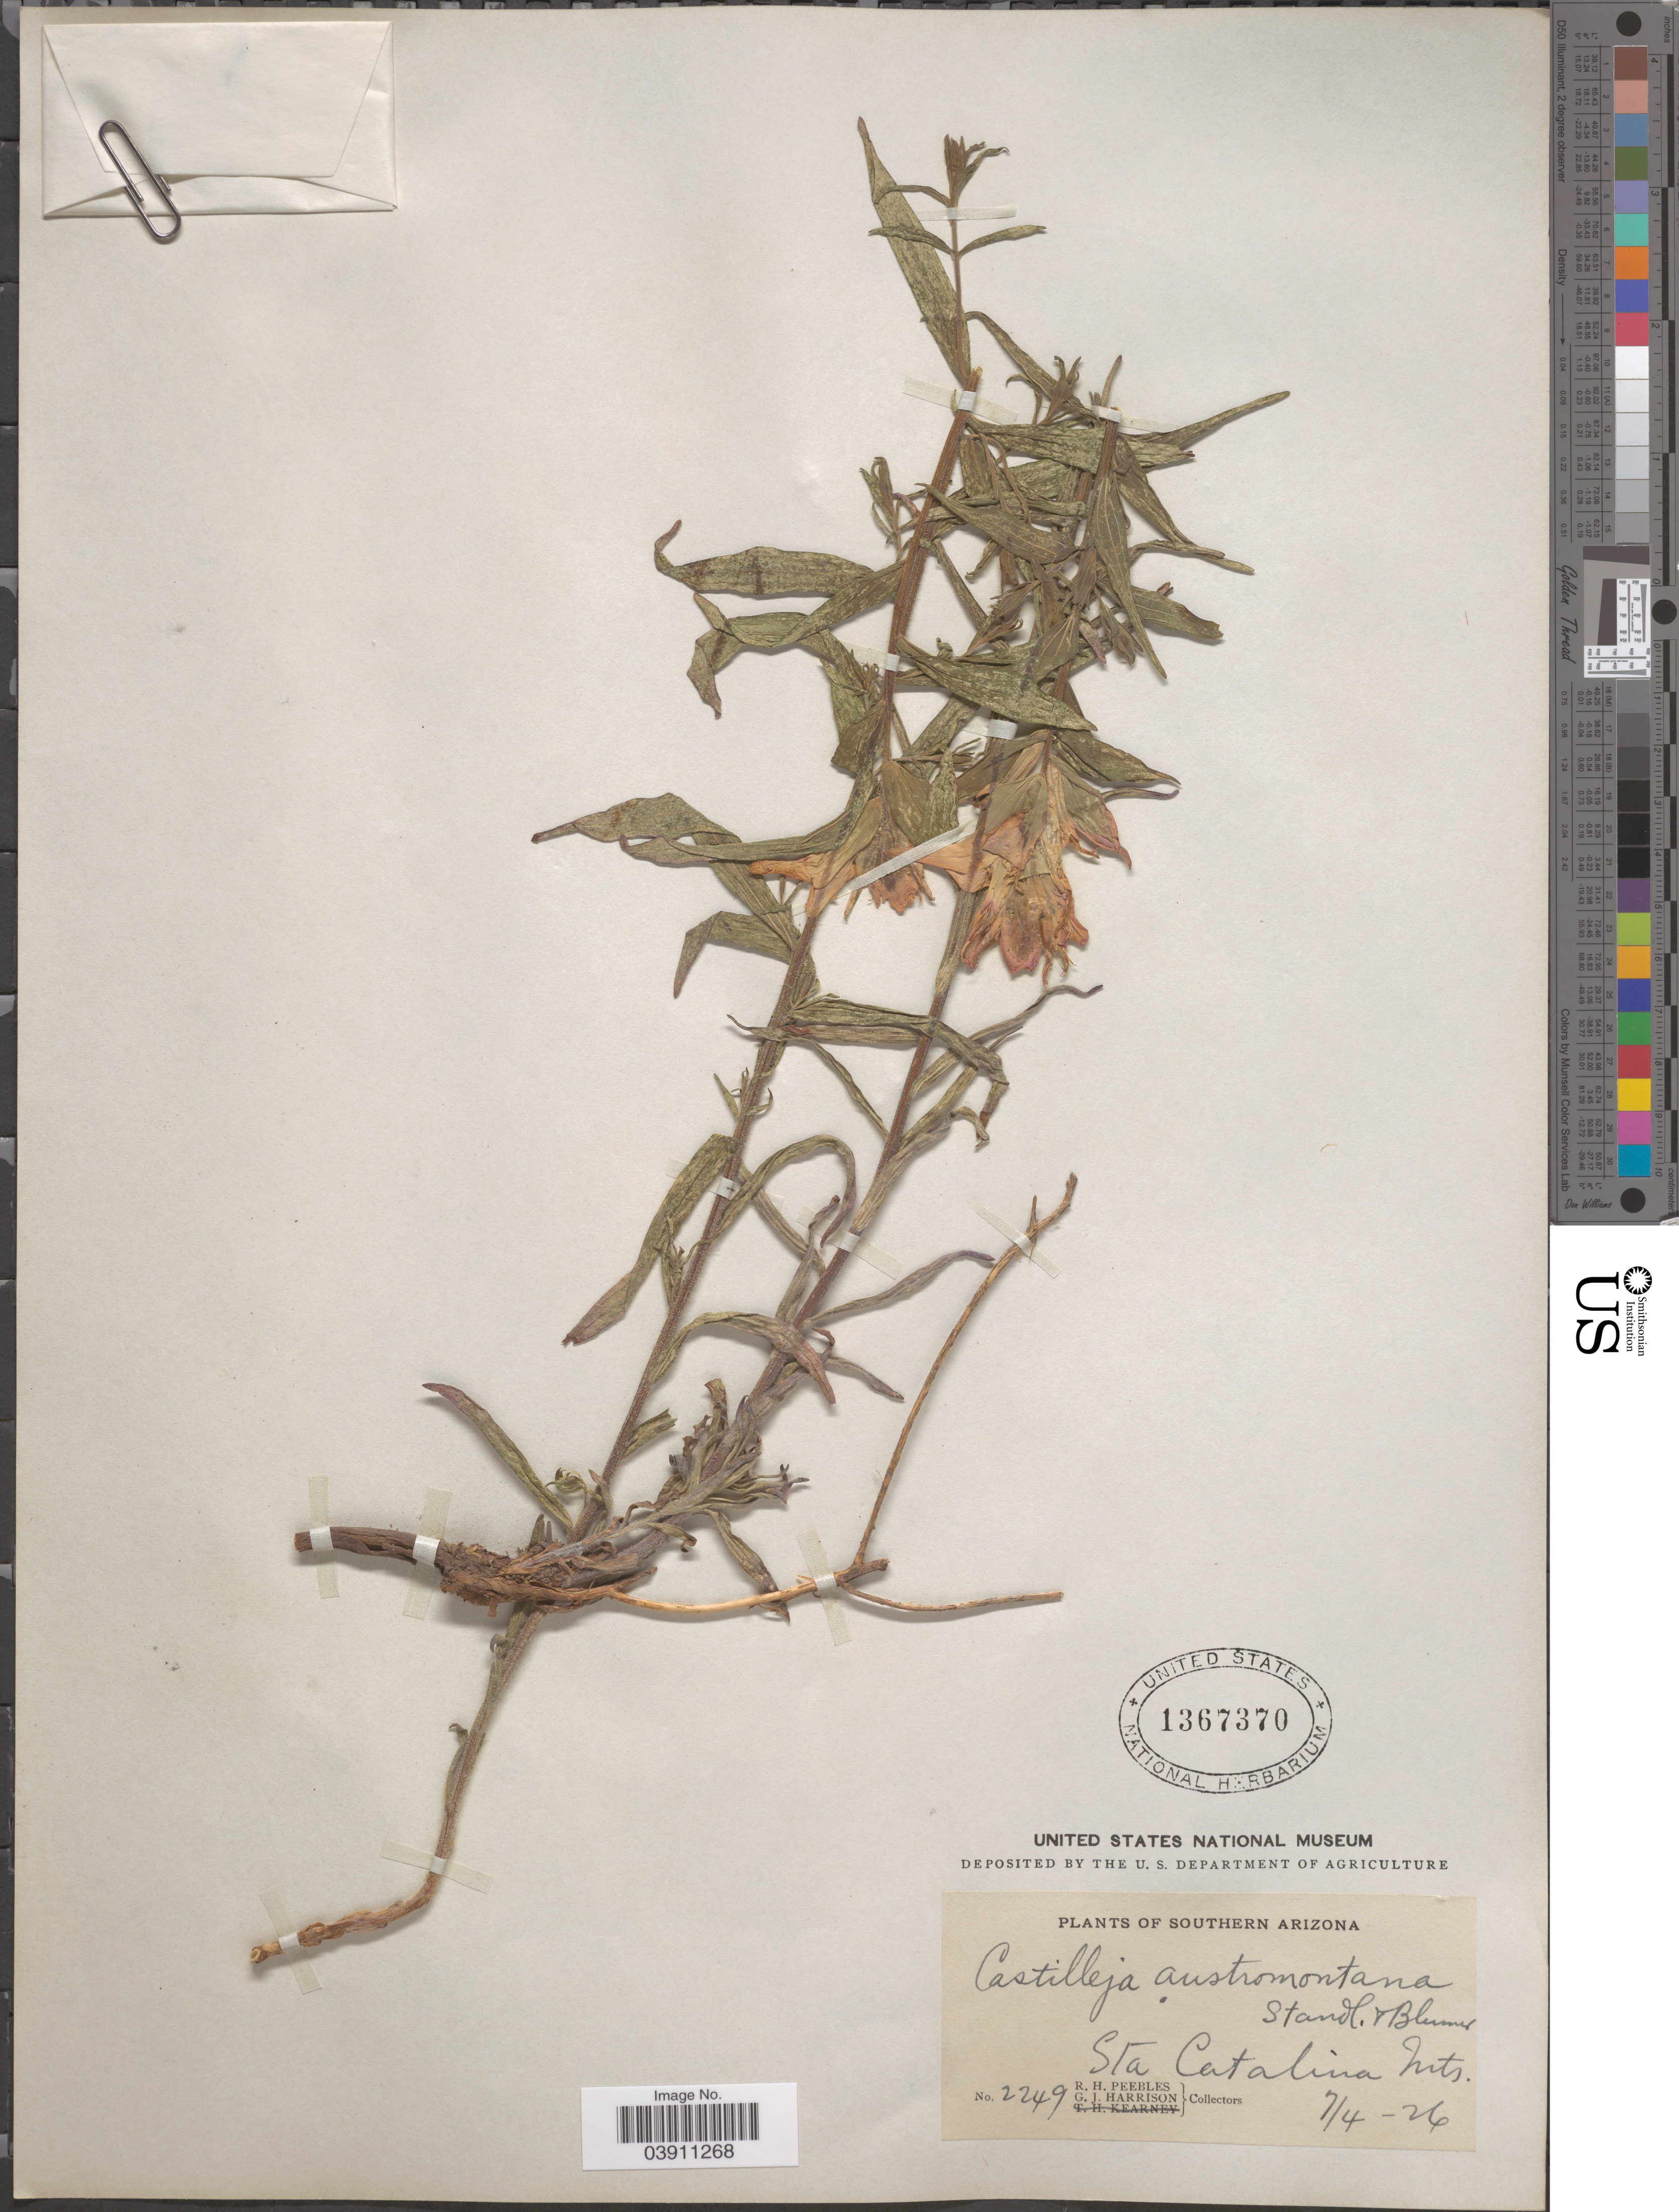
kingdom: Plantae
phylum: Tracheophyta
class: Magnoliopsida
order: Lamiales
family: Orobanchaceae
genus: Castilleja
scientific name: Castilleja austromontana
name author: Standl. & Blumer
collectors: R. H. Peebles & G. J. Harrison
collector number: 2249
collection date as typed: Transcribed d/m/y: 4/7/26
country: United States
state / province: Arizona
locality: Sta Catalina Mts.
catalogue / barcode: US 1367370